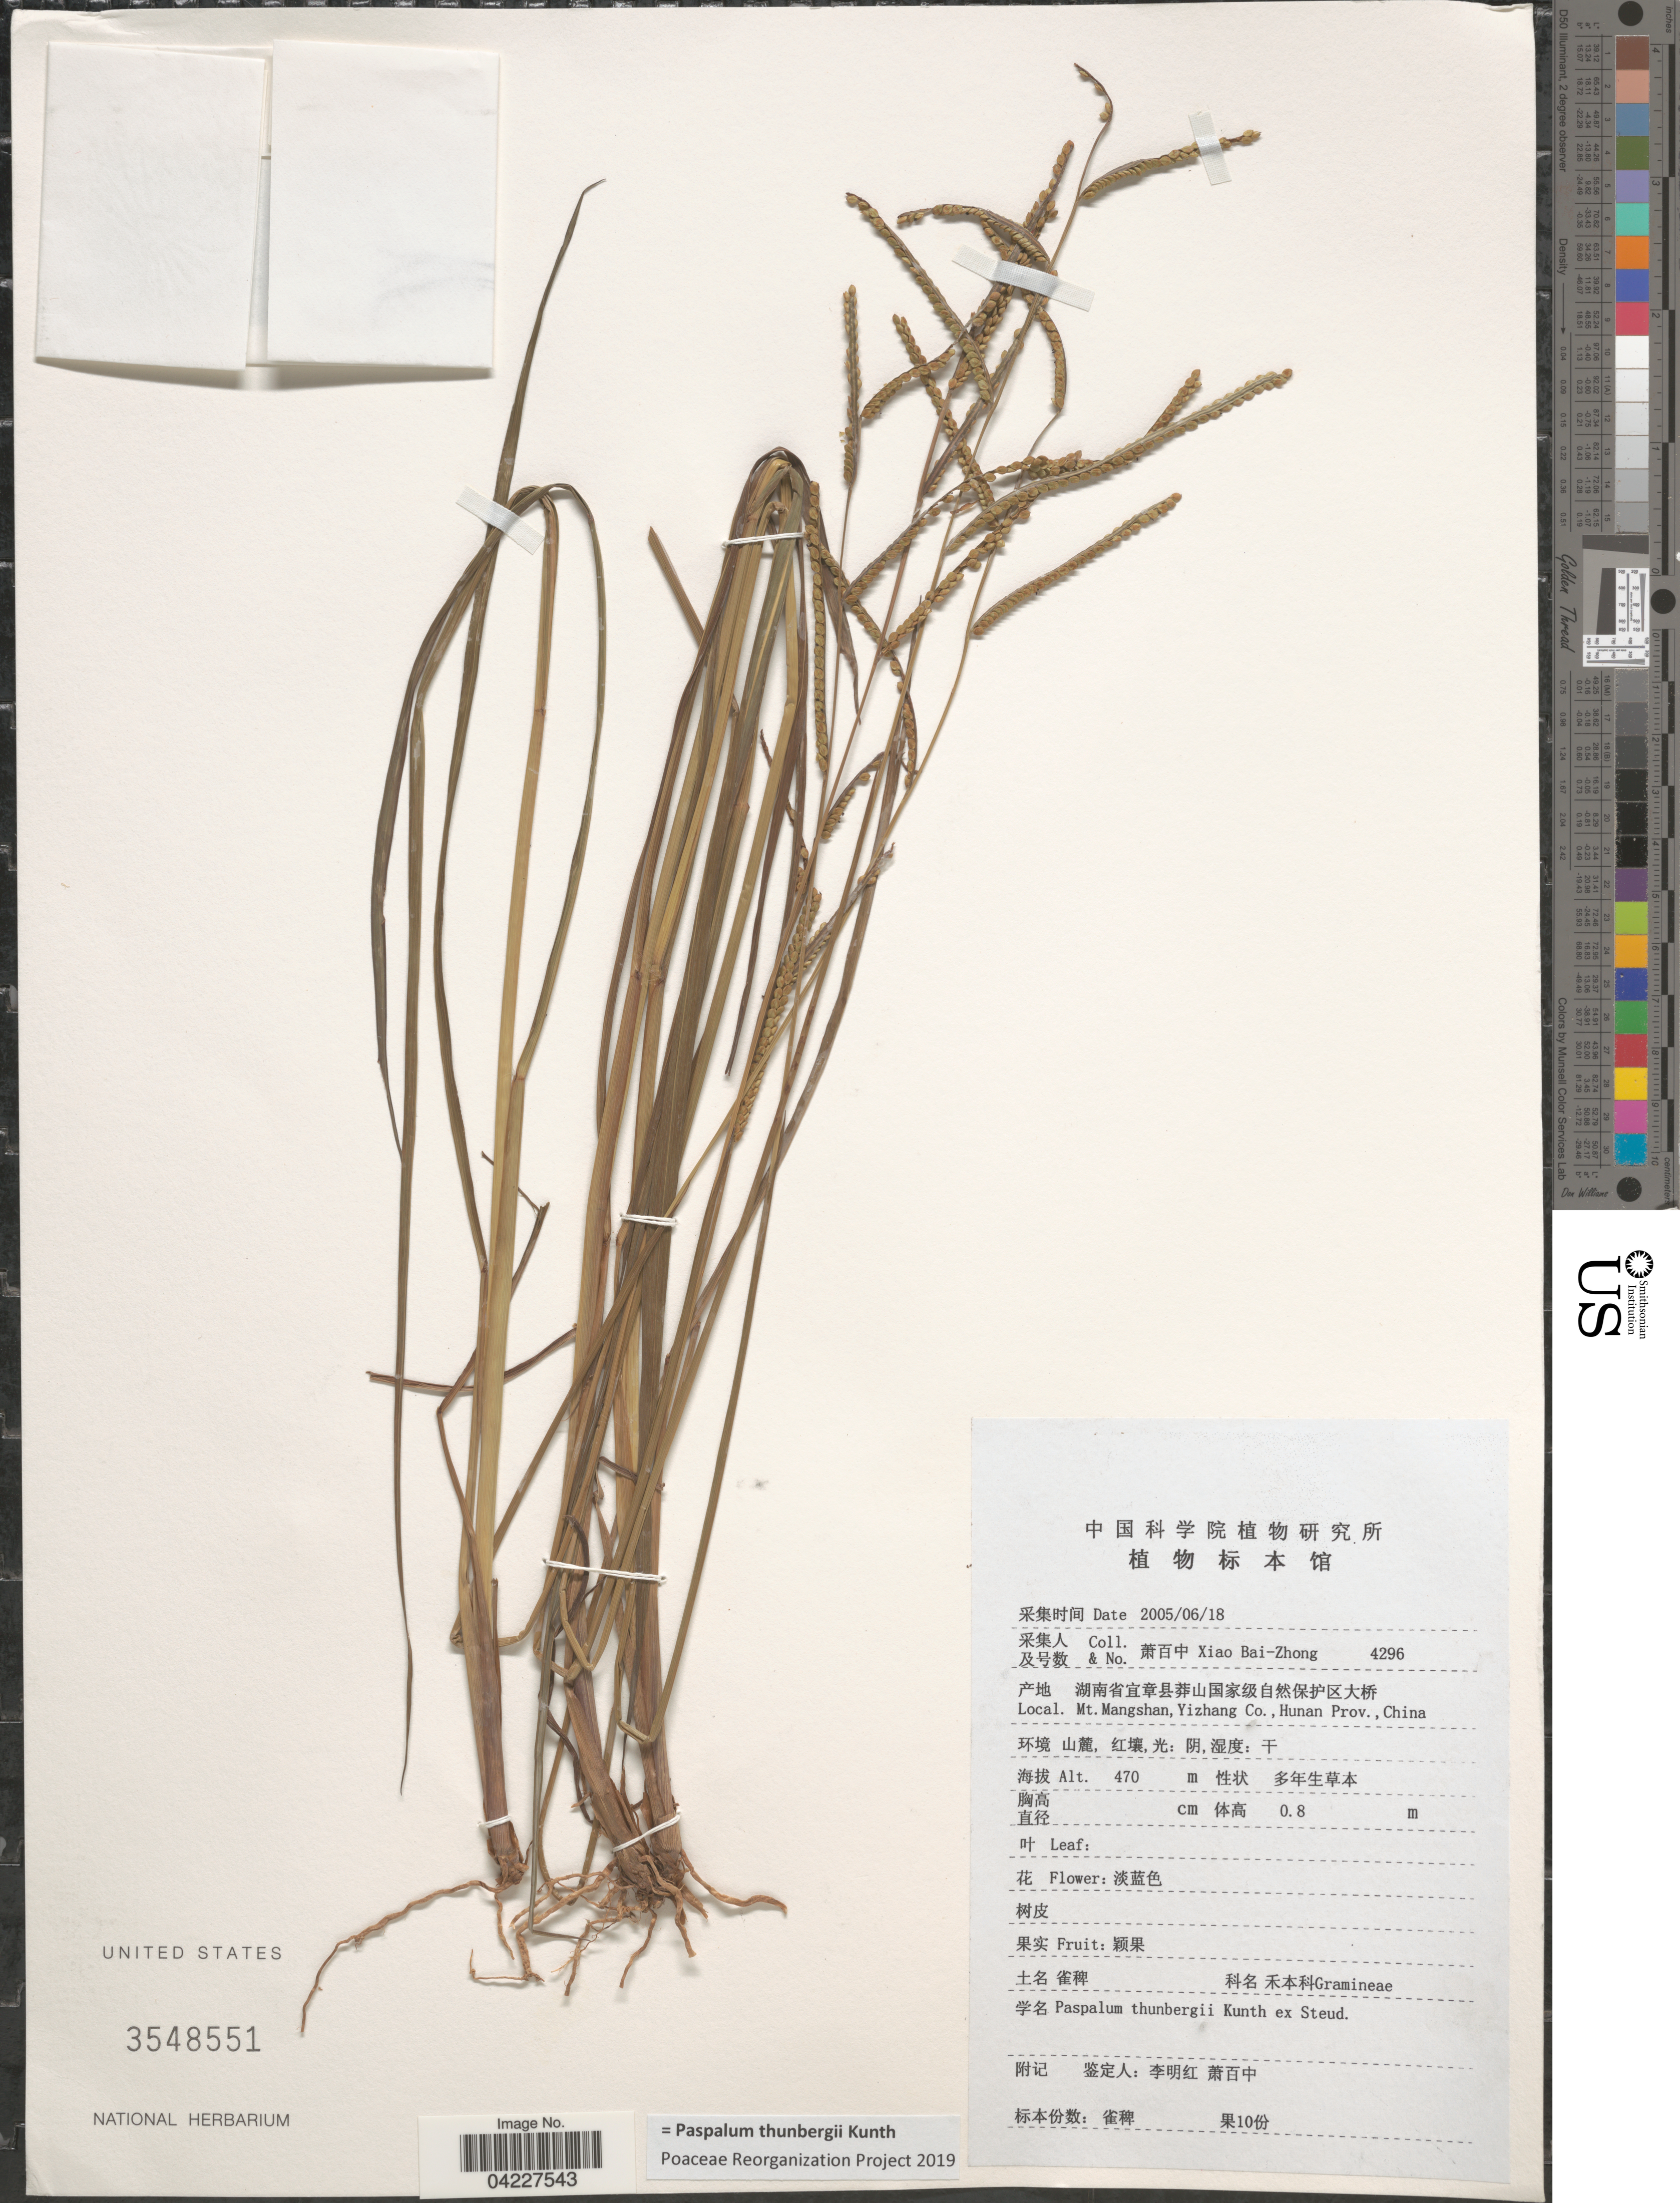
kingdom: Plantae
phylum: Tracheophyta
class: Liliopsida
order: Poales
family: Poaceae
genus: Paspalum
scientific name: Paspalum thunbergii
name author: Kunth ex Steud.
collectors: B. Z. Xiao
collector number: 4296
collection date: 2005-06-18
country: China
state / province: Hunan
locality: Mt.Mangshan,Yizhang Co.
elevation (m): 470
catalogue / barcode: US 3548551